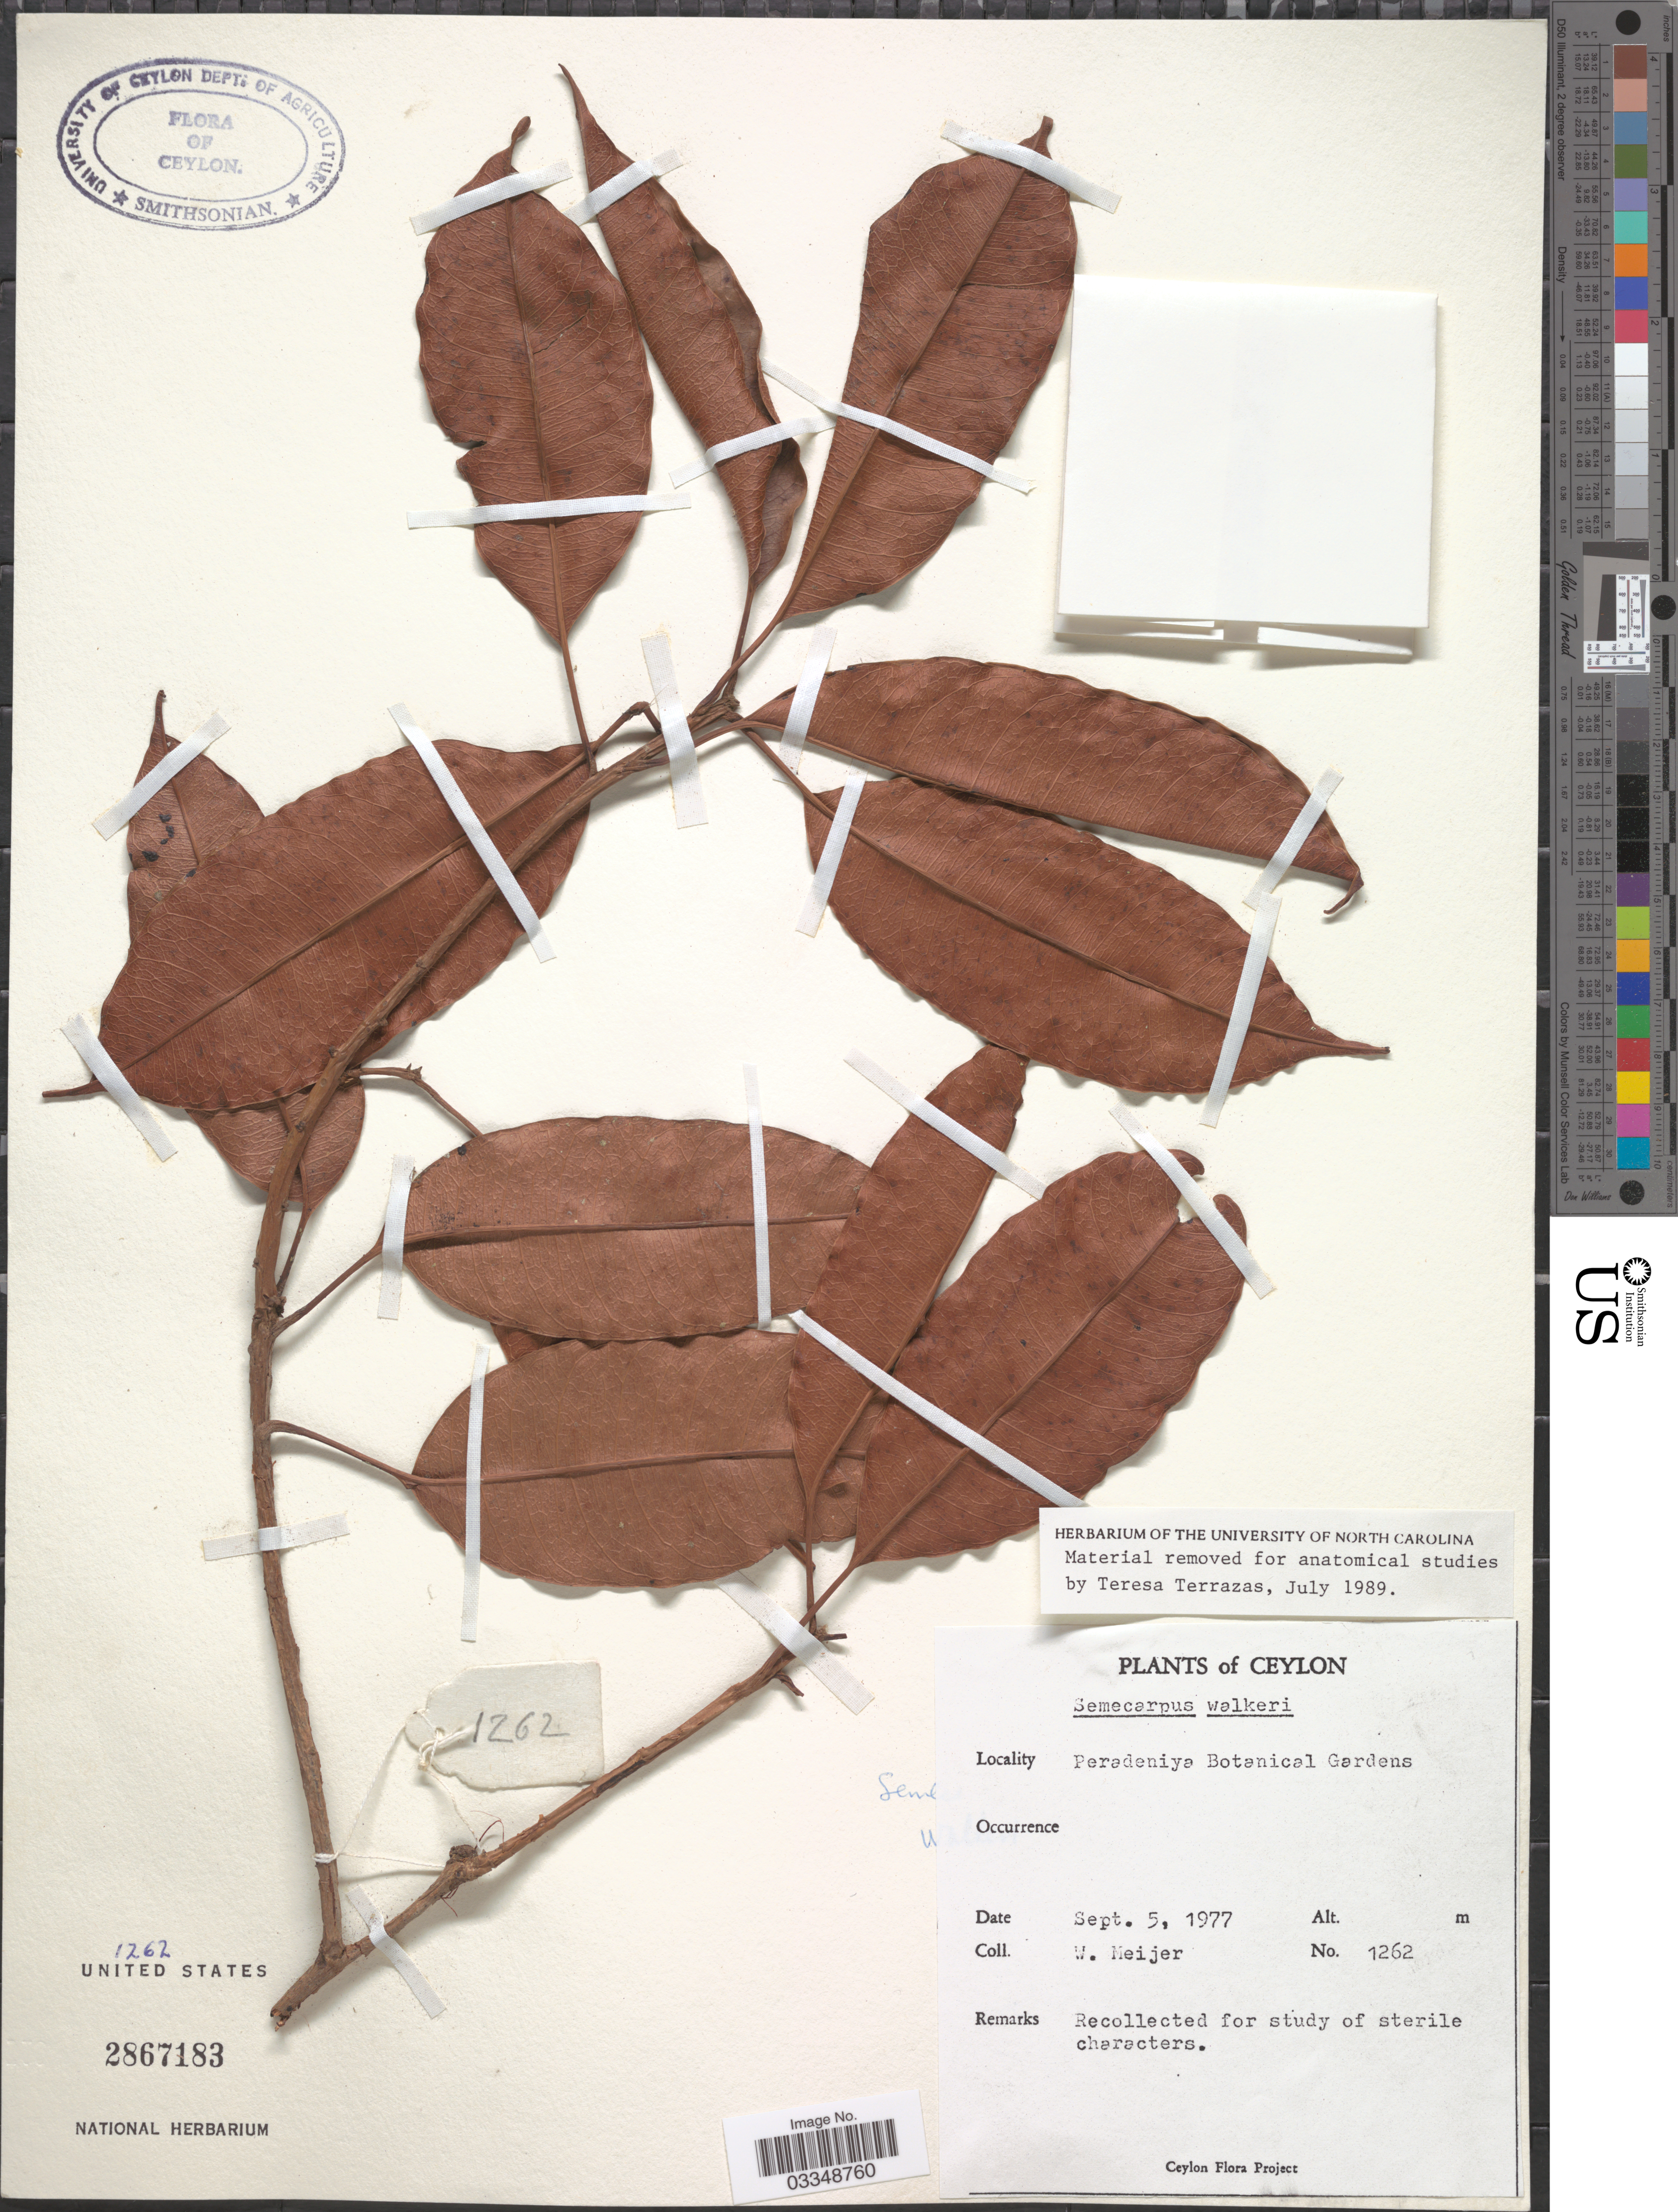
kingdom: Plantae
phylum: Tracheophyta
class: Magnoliopsida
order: Sapindales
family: Anacardiaceae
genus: Semecarpus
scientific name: Semecarpus walkeri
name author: Hook. f.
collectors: W. Meijer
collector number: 1262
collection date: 1977-09-05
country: Sri Lanka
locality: Ceylon. Peradeniya Botanical Gardens.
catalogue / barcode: US 2867183